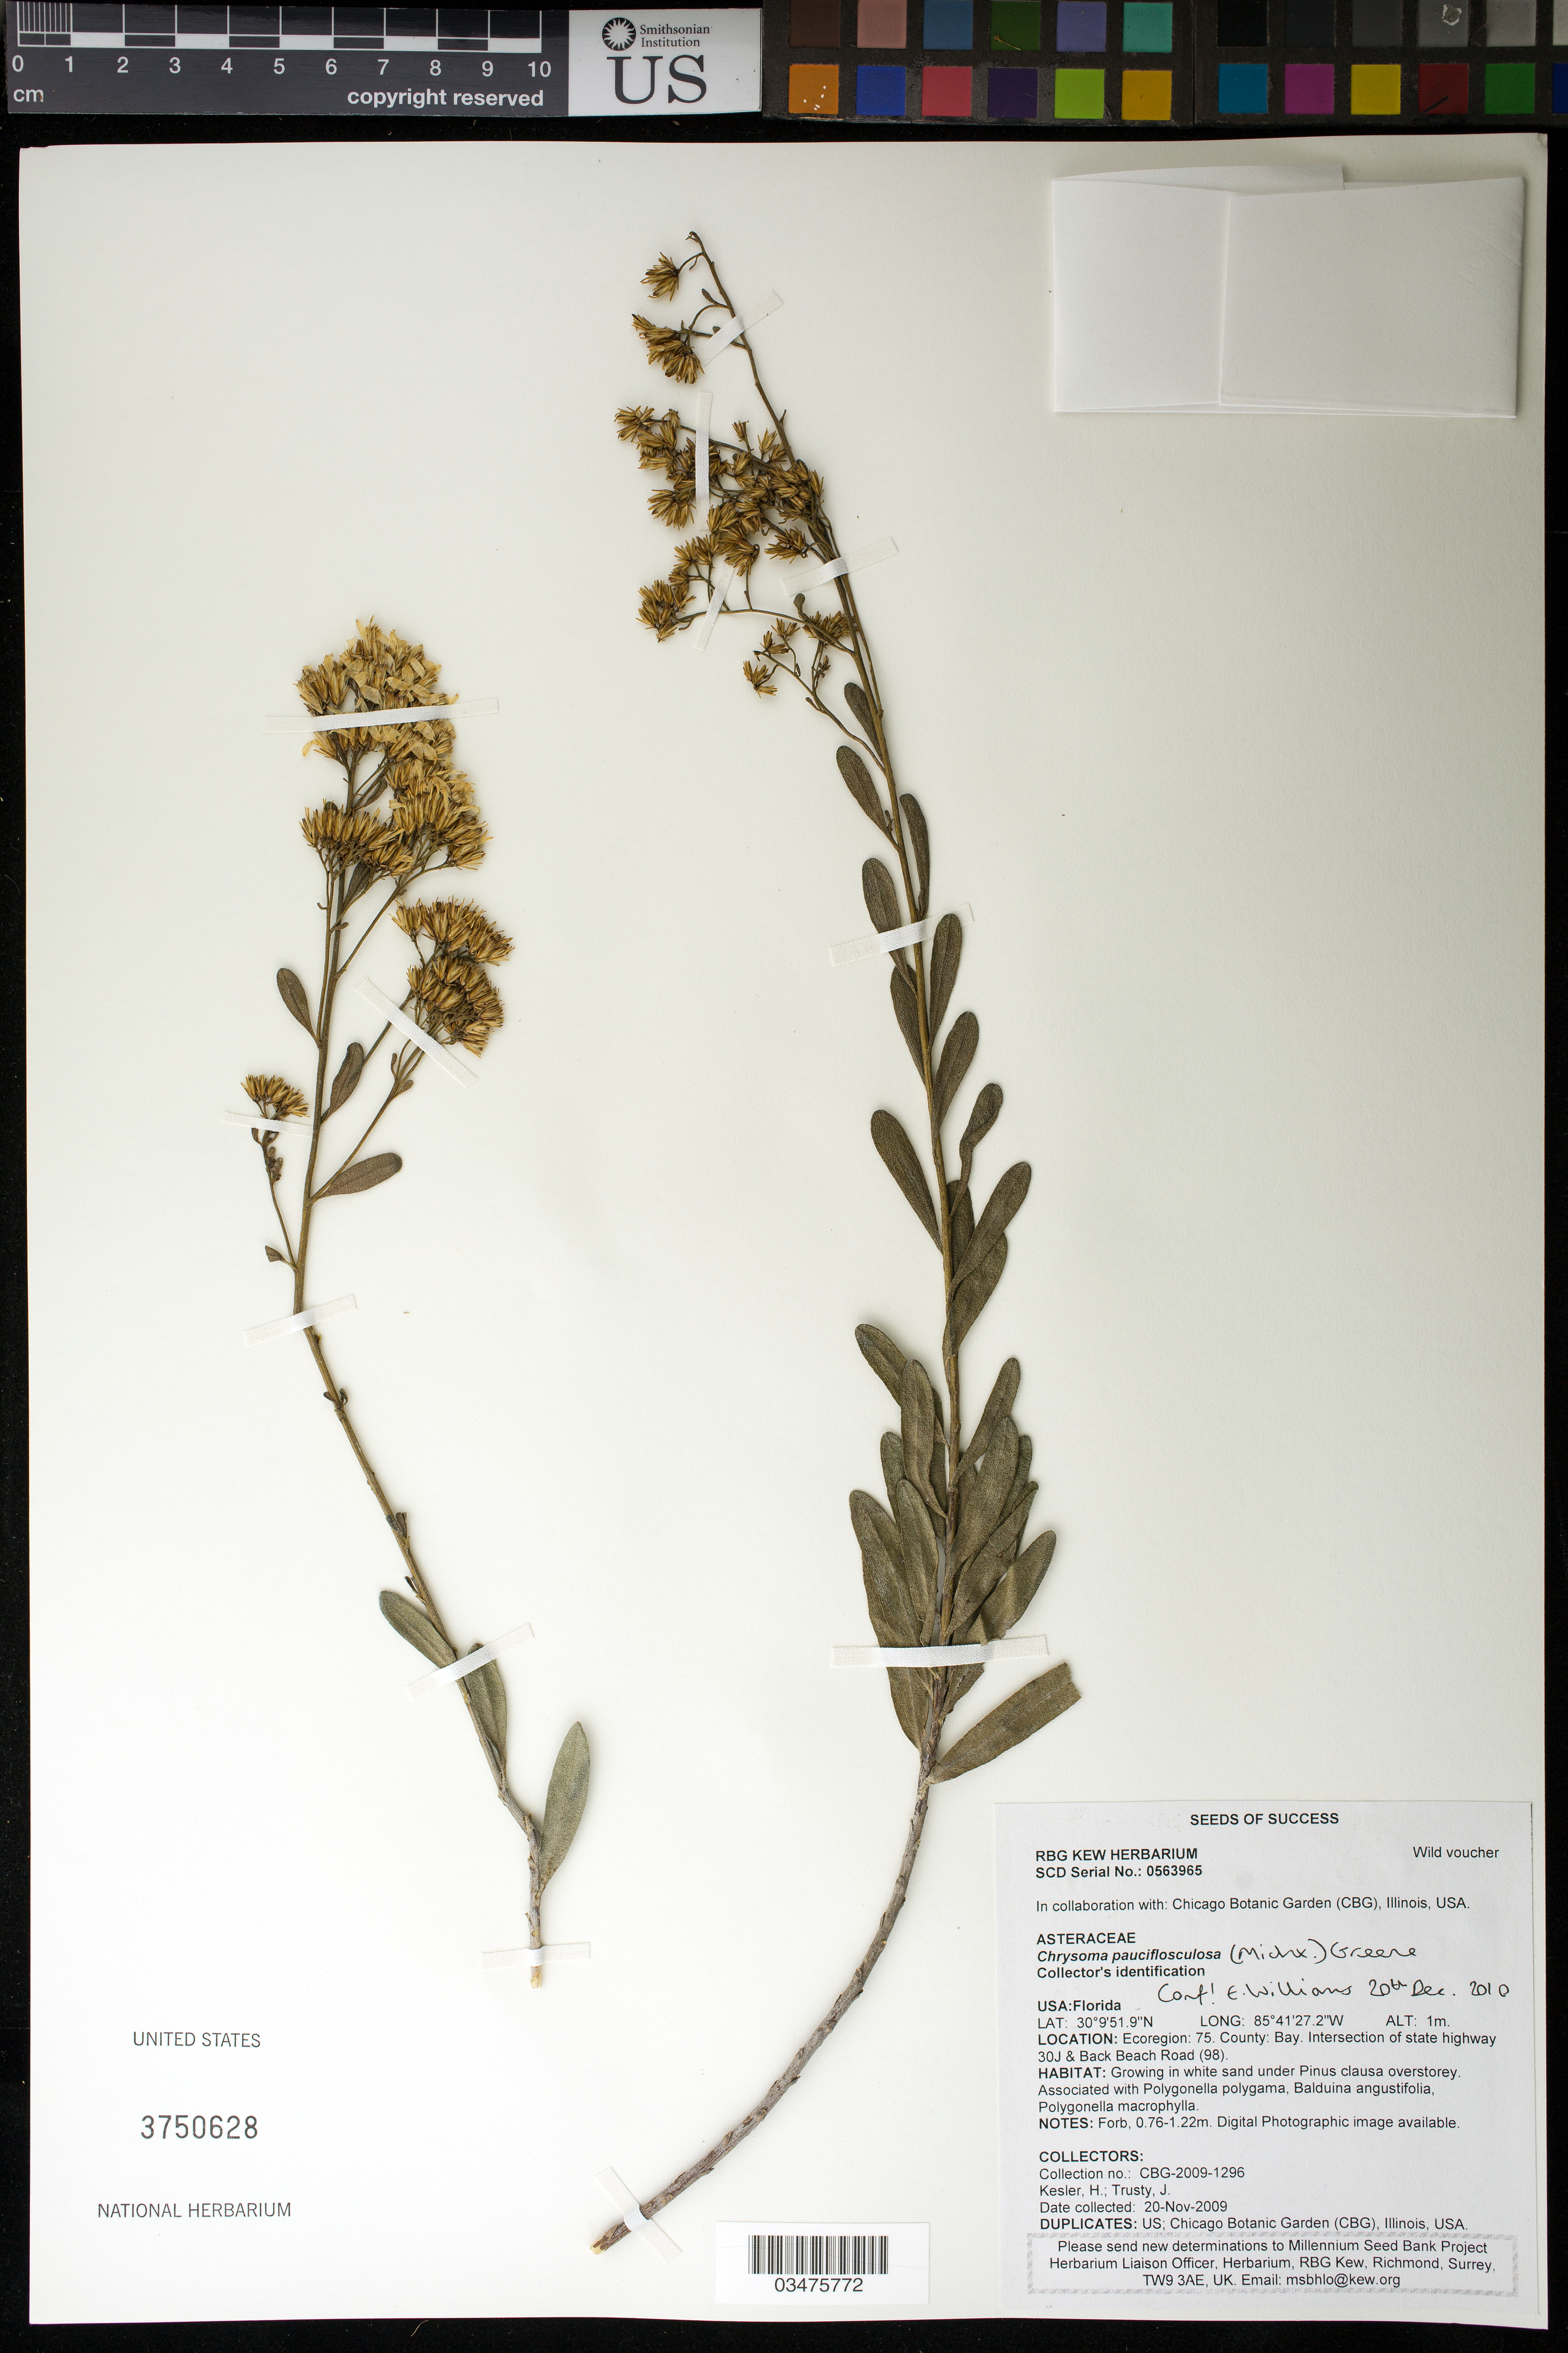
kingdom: Plantae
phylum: Tracheophyta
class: Magnoliopsida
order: Asterales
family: Asteraceae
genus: Chrysoma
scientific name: Chrysoma pauciflosculosa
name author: (Michx.) Greene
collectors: H. Kesler & J. Trusty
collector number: CBG-2009-1296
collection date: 2009-11-20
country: United States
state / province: Florida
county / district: Bay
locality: Intersection of state Hwy30J and Backbeach Road (98)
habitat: Growing in white sand under Pinus clausa overstorey.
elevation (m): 1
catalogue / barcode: US 3750628